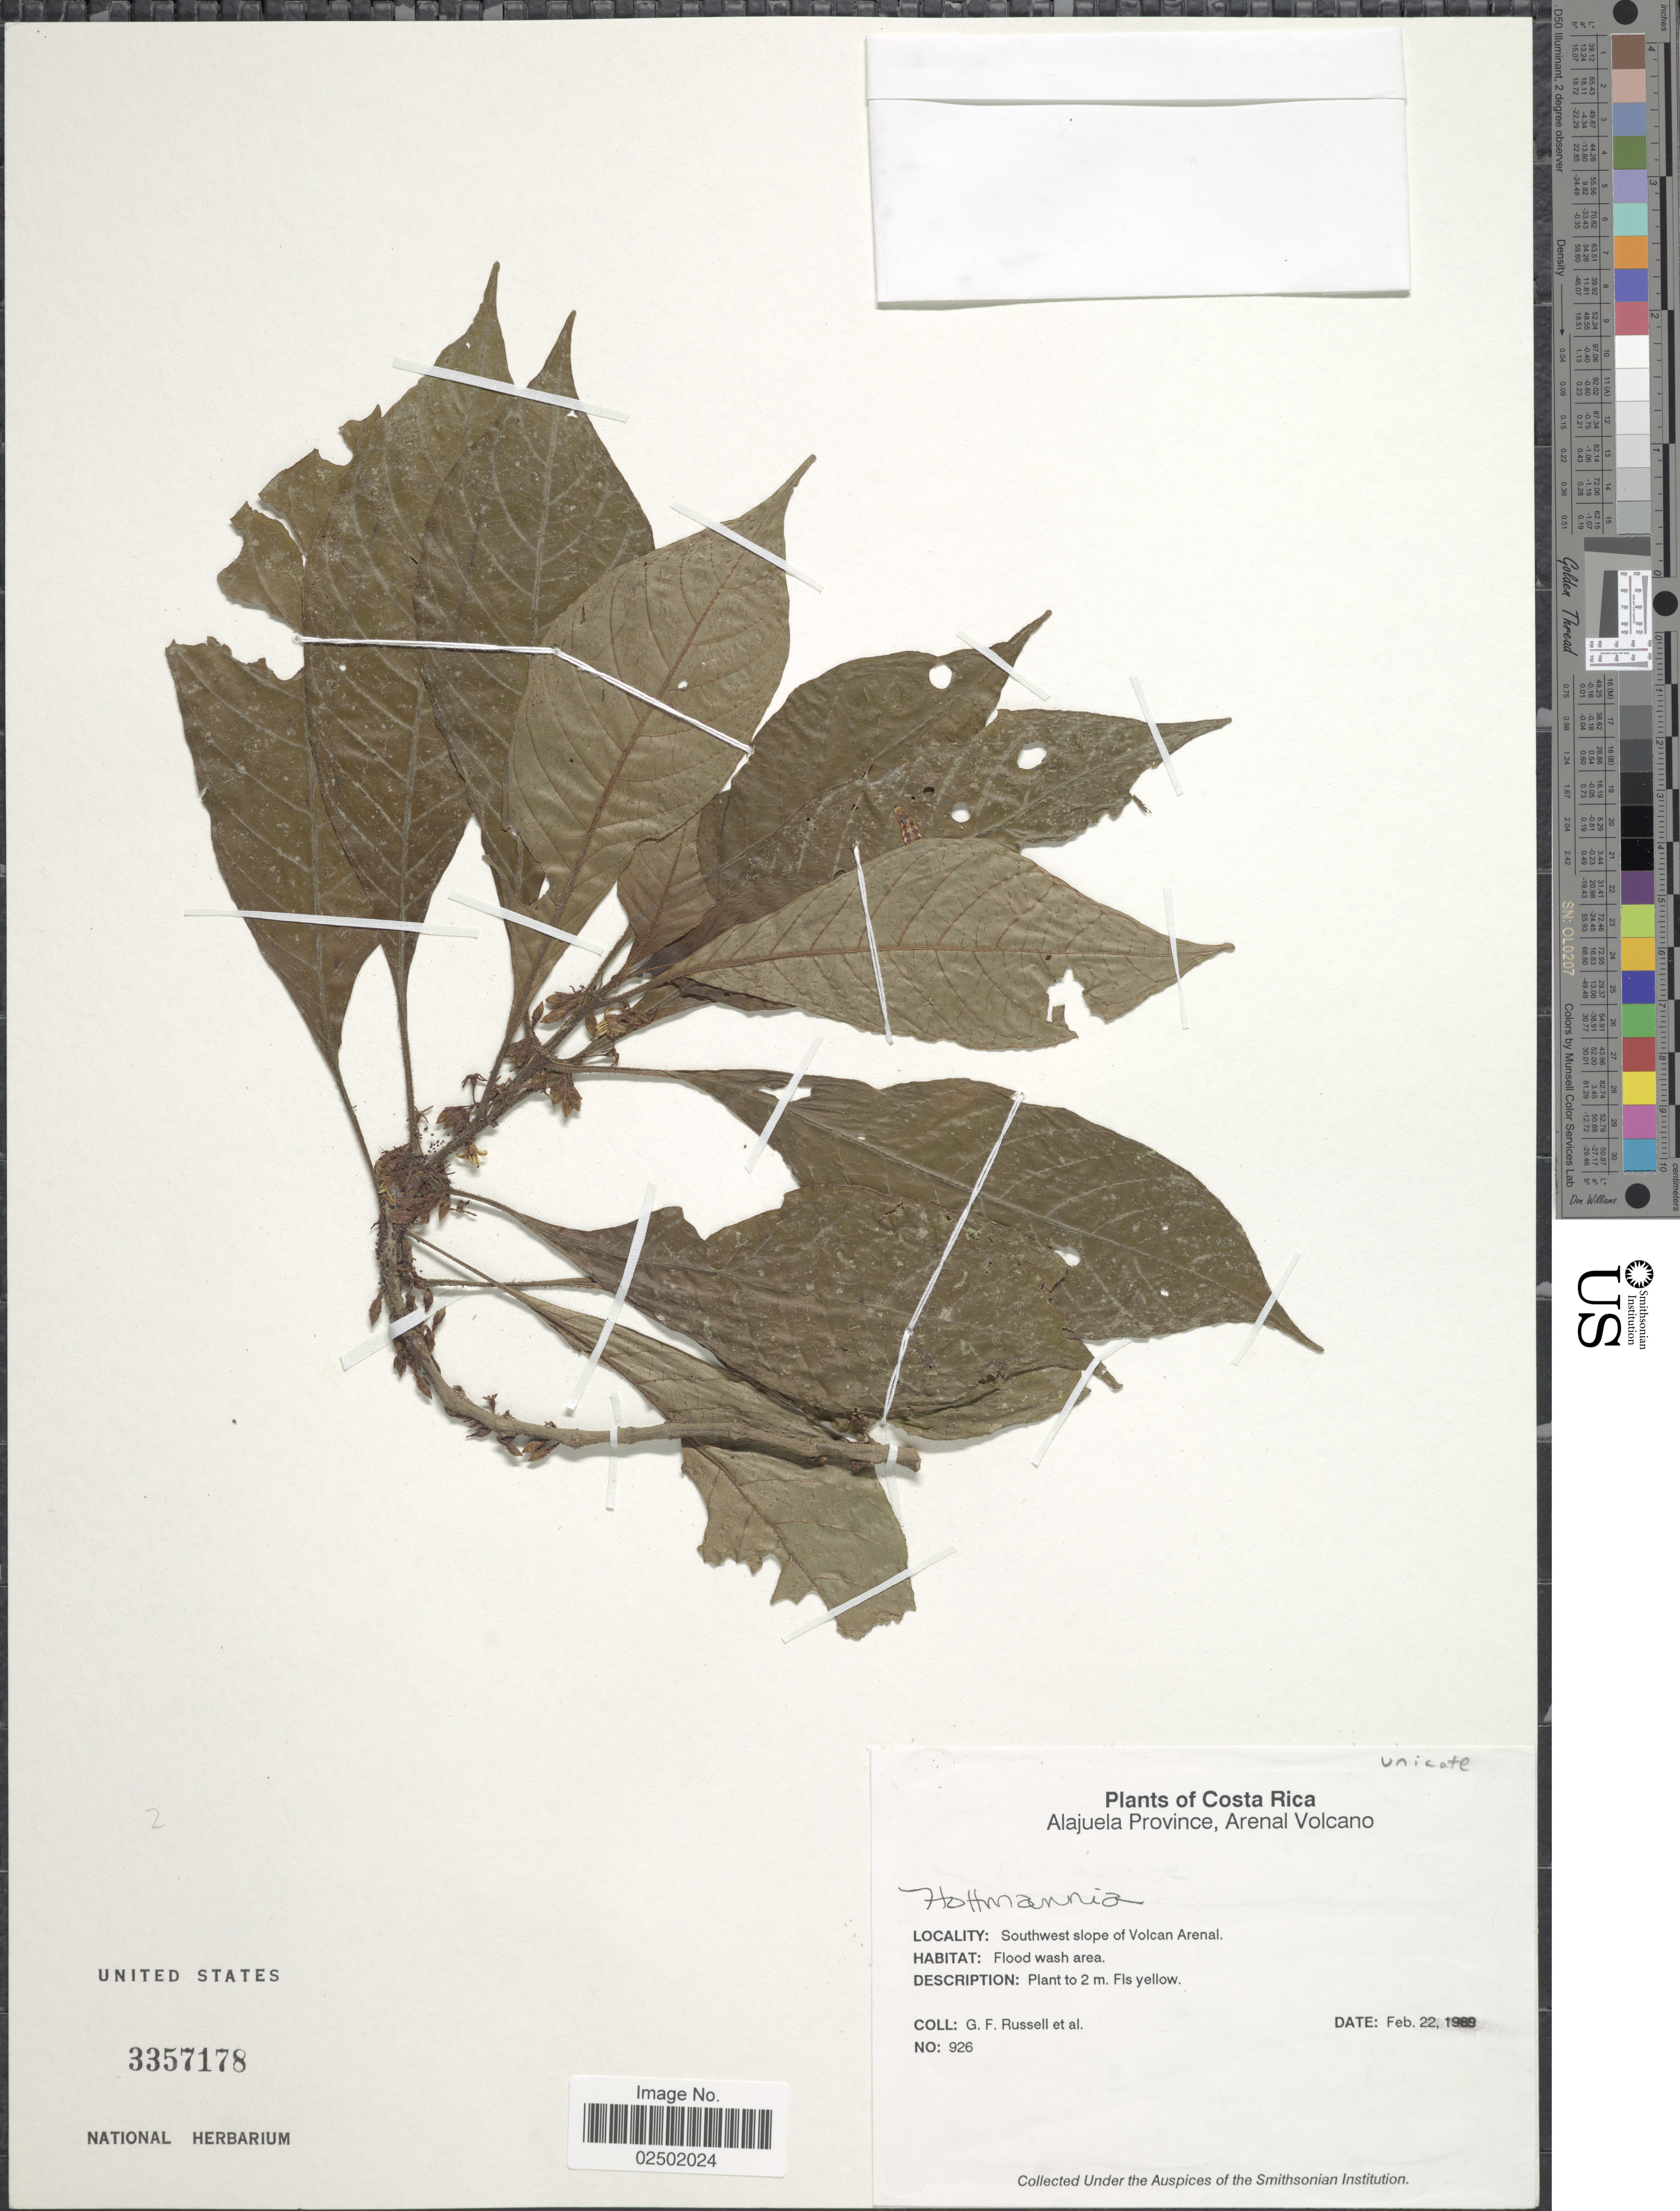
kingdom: Plantae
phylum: Tracheophyta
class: Magnoliopsida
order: Gentianales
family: Rubiaceae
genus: Hoffmannia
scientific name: Hoffmannia sp.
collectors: G. Russell & et al.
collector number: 926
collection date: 1989-02-22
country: Costa Rica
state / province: Alajuela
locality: Arenal Volcano. Southwest slope of Volcan Arenal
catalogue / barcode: US 3357178